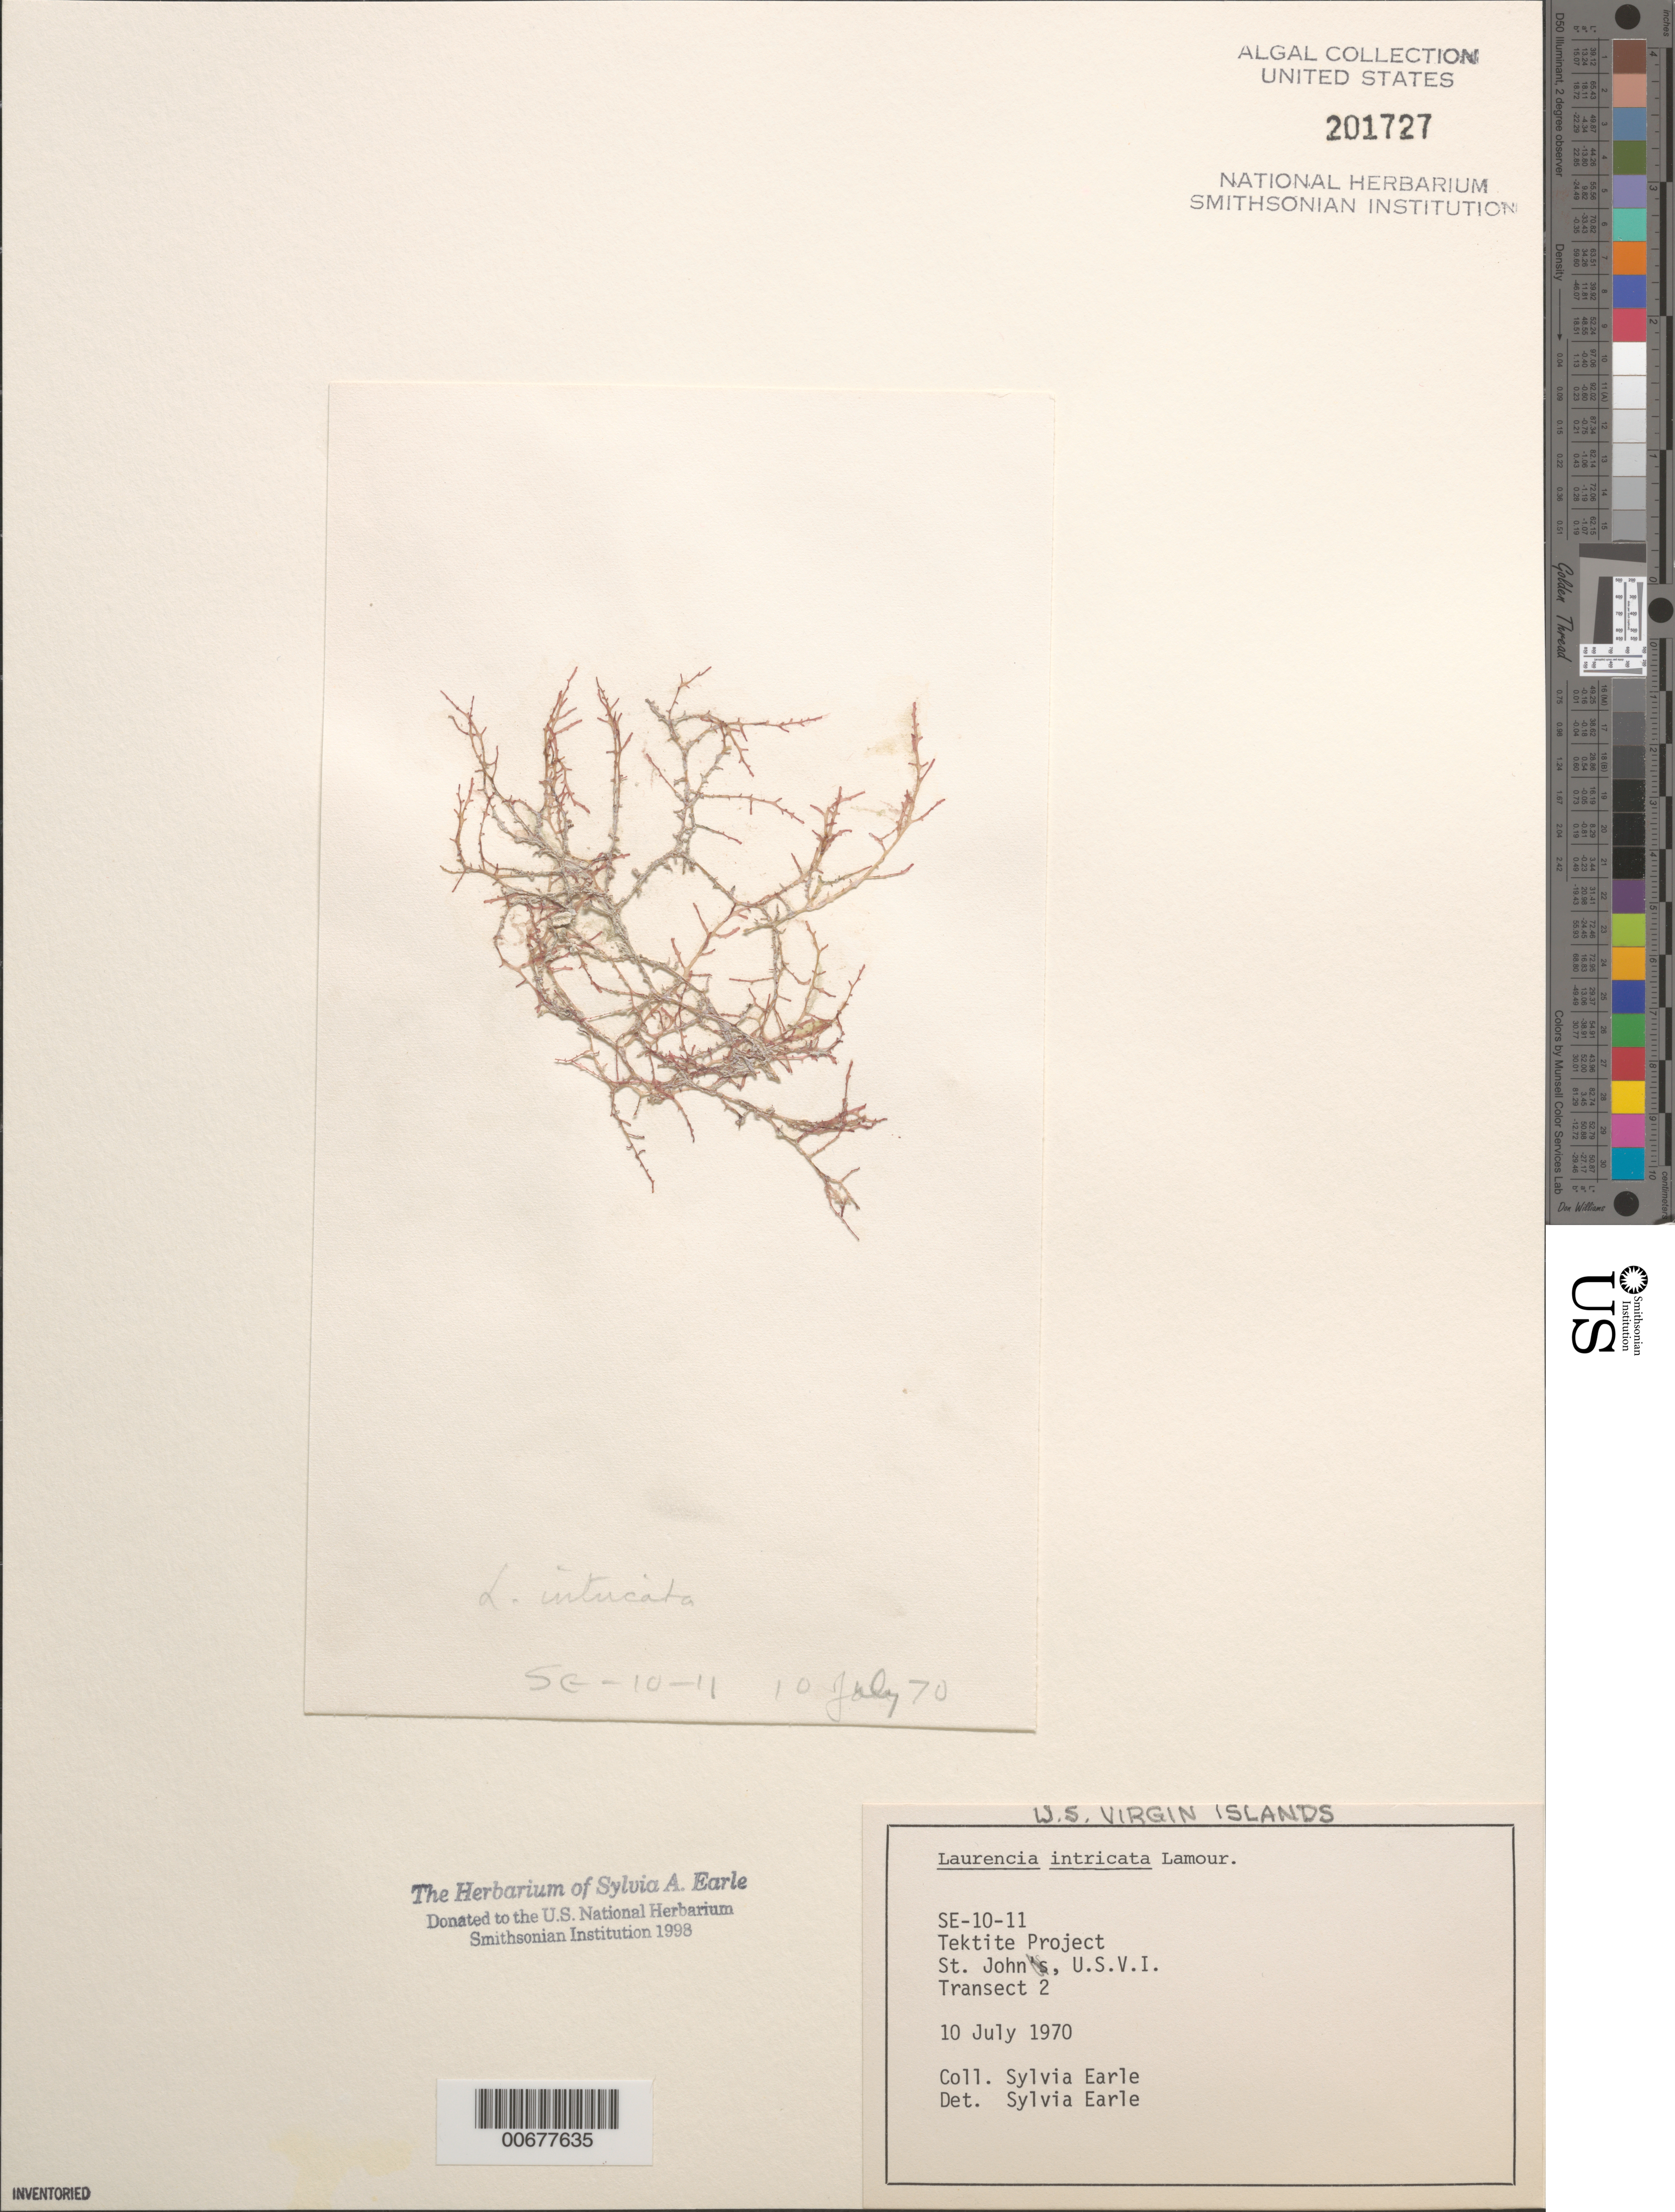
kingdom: Plantae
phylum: Rhodophyta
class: Florideophyceae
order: Ceramiales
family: Rhodomelaceae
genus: Laurencia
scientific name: Laurencia intricata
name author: J.V.Lamouroux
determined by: Earle, S. A.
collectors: S. A. Earle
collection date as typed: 10 Jul 1970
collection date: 1970-07-10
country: U.S. Virgin Islands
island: St. John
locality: Tektite Project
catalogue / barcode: US 201727